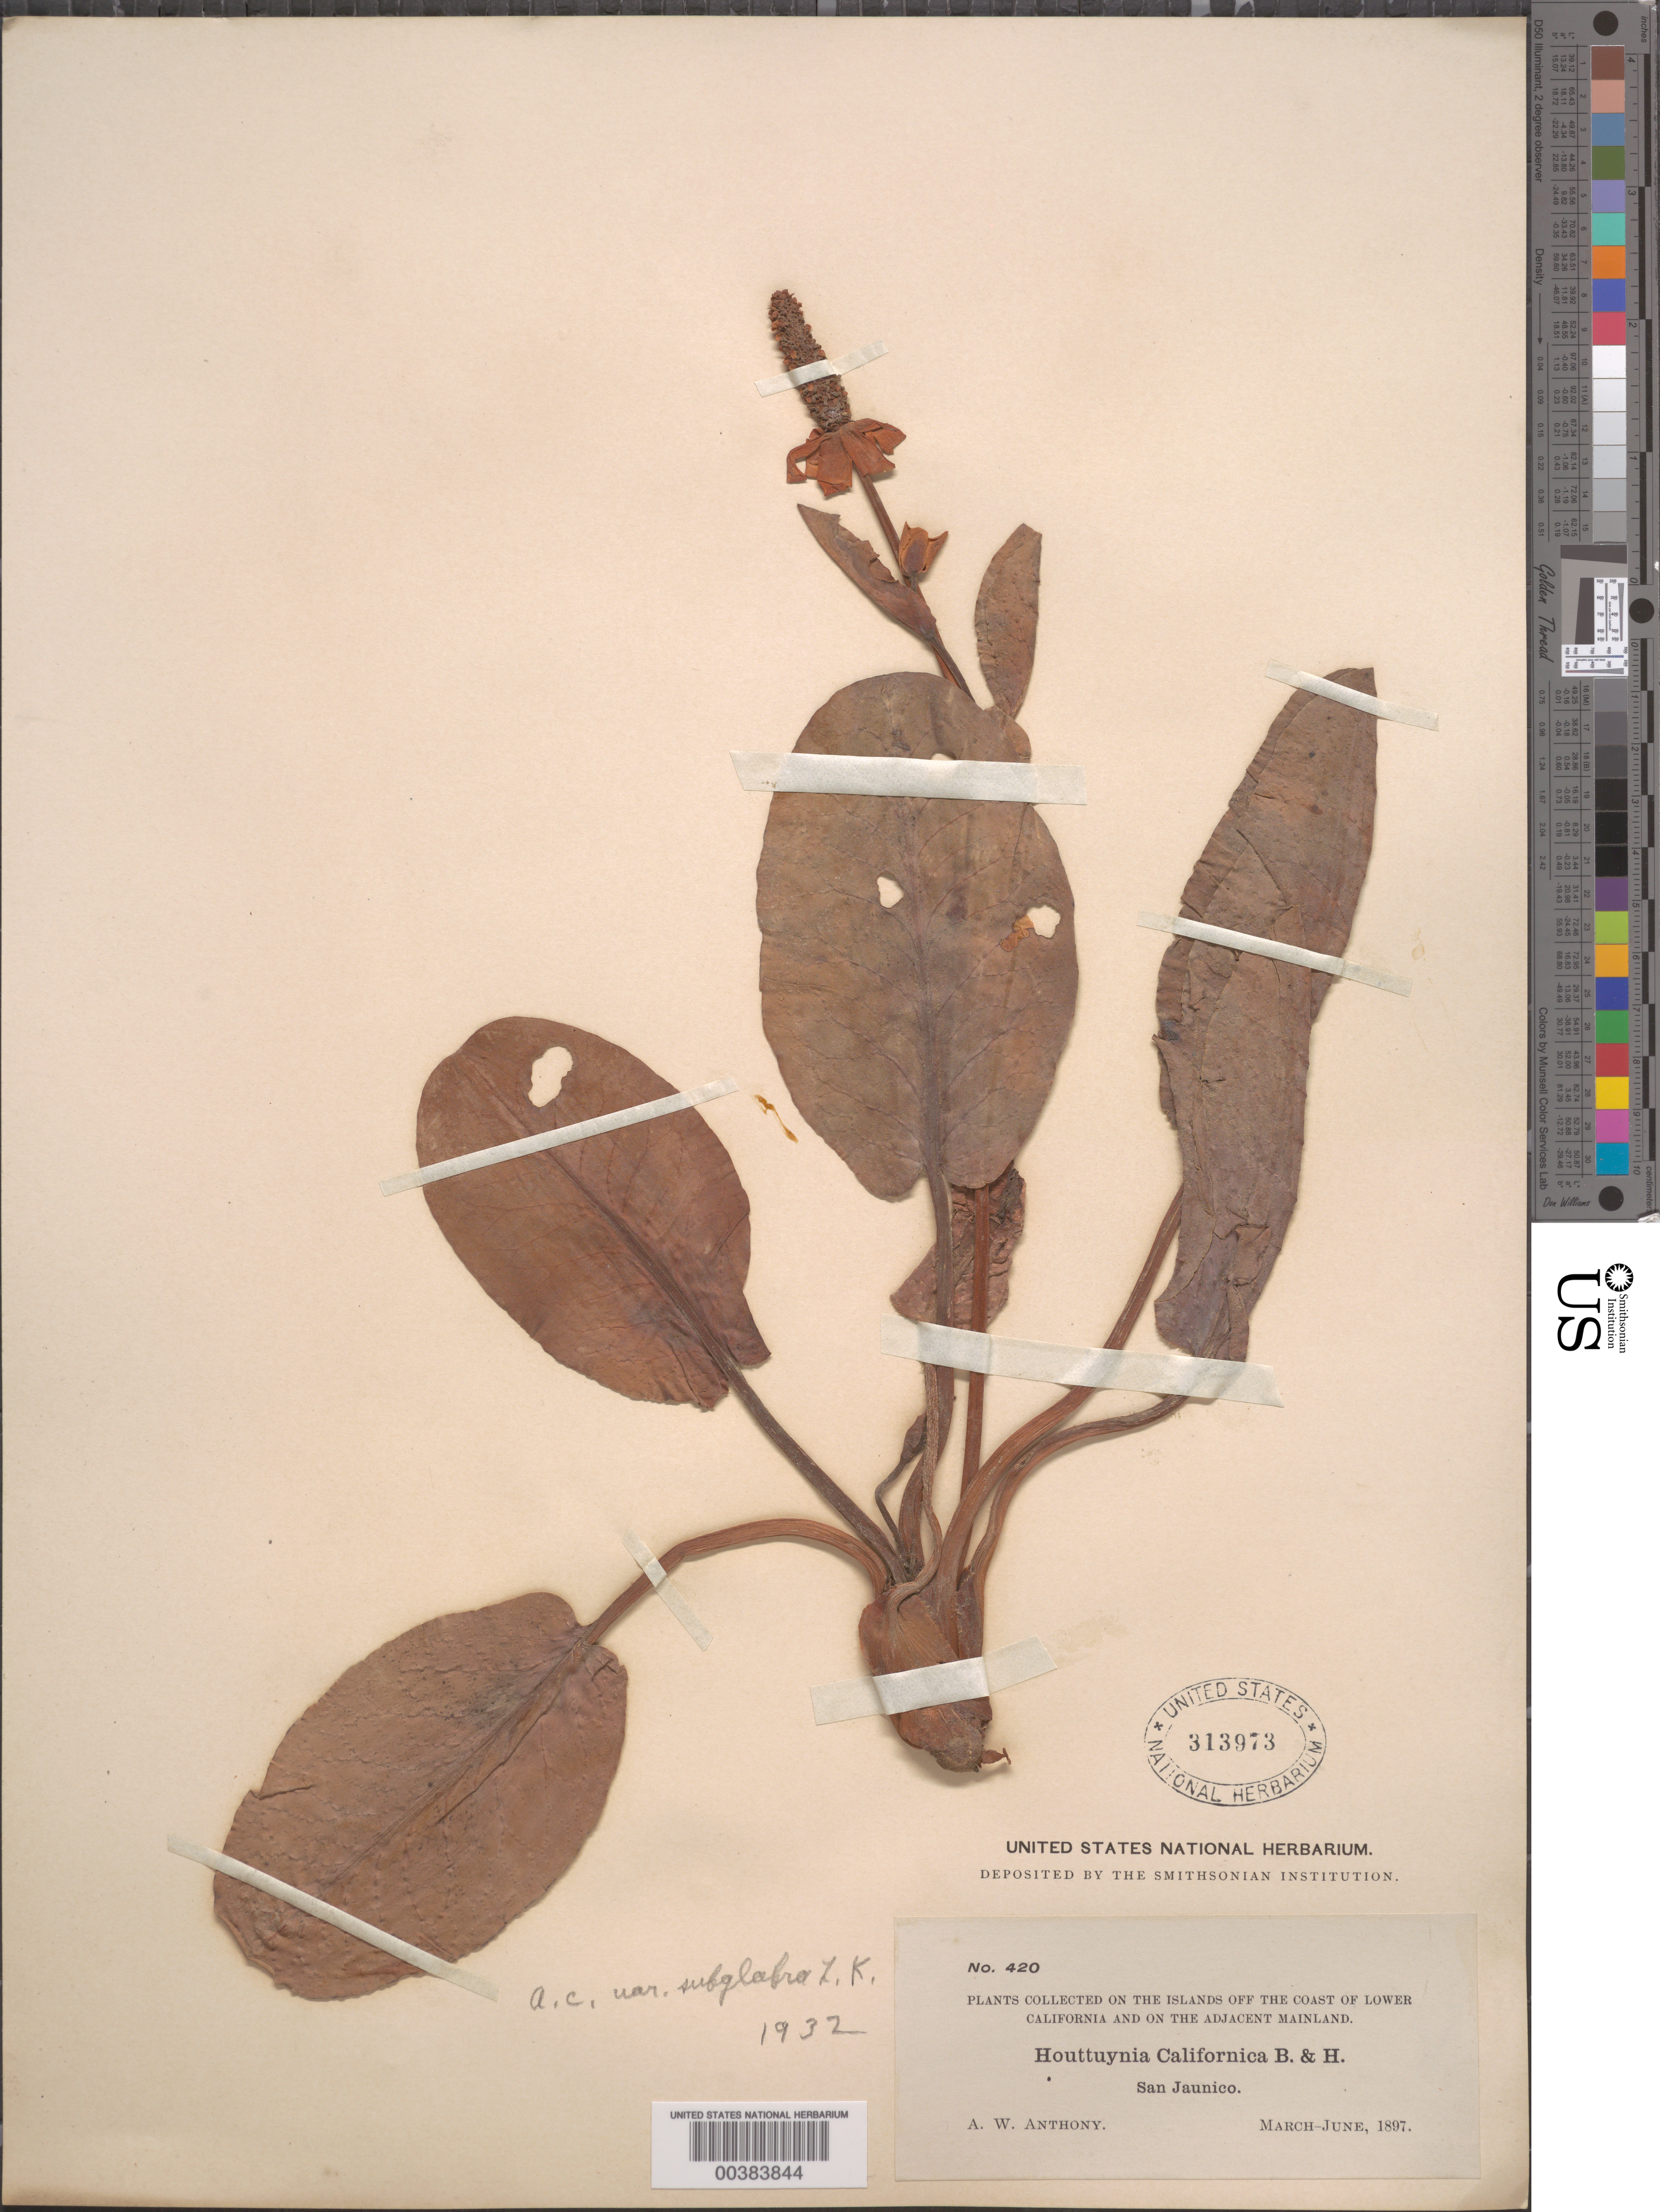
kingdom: Plantae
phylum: Tracheophyta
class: Magnoliopsida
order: Piperales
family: Saururaceae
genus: Anemopsis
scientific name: Anemopsis californica var. subglabra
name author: Kelso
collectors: A. W. Anthony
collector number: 420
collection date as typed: Mar 1897 to -- Jun 1897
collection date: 1897-03/1897-06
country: Mexico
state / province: Baja California Sur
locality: San Juanicio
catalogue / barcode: US 313973